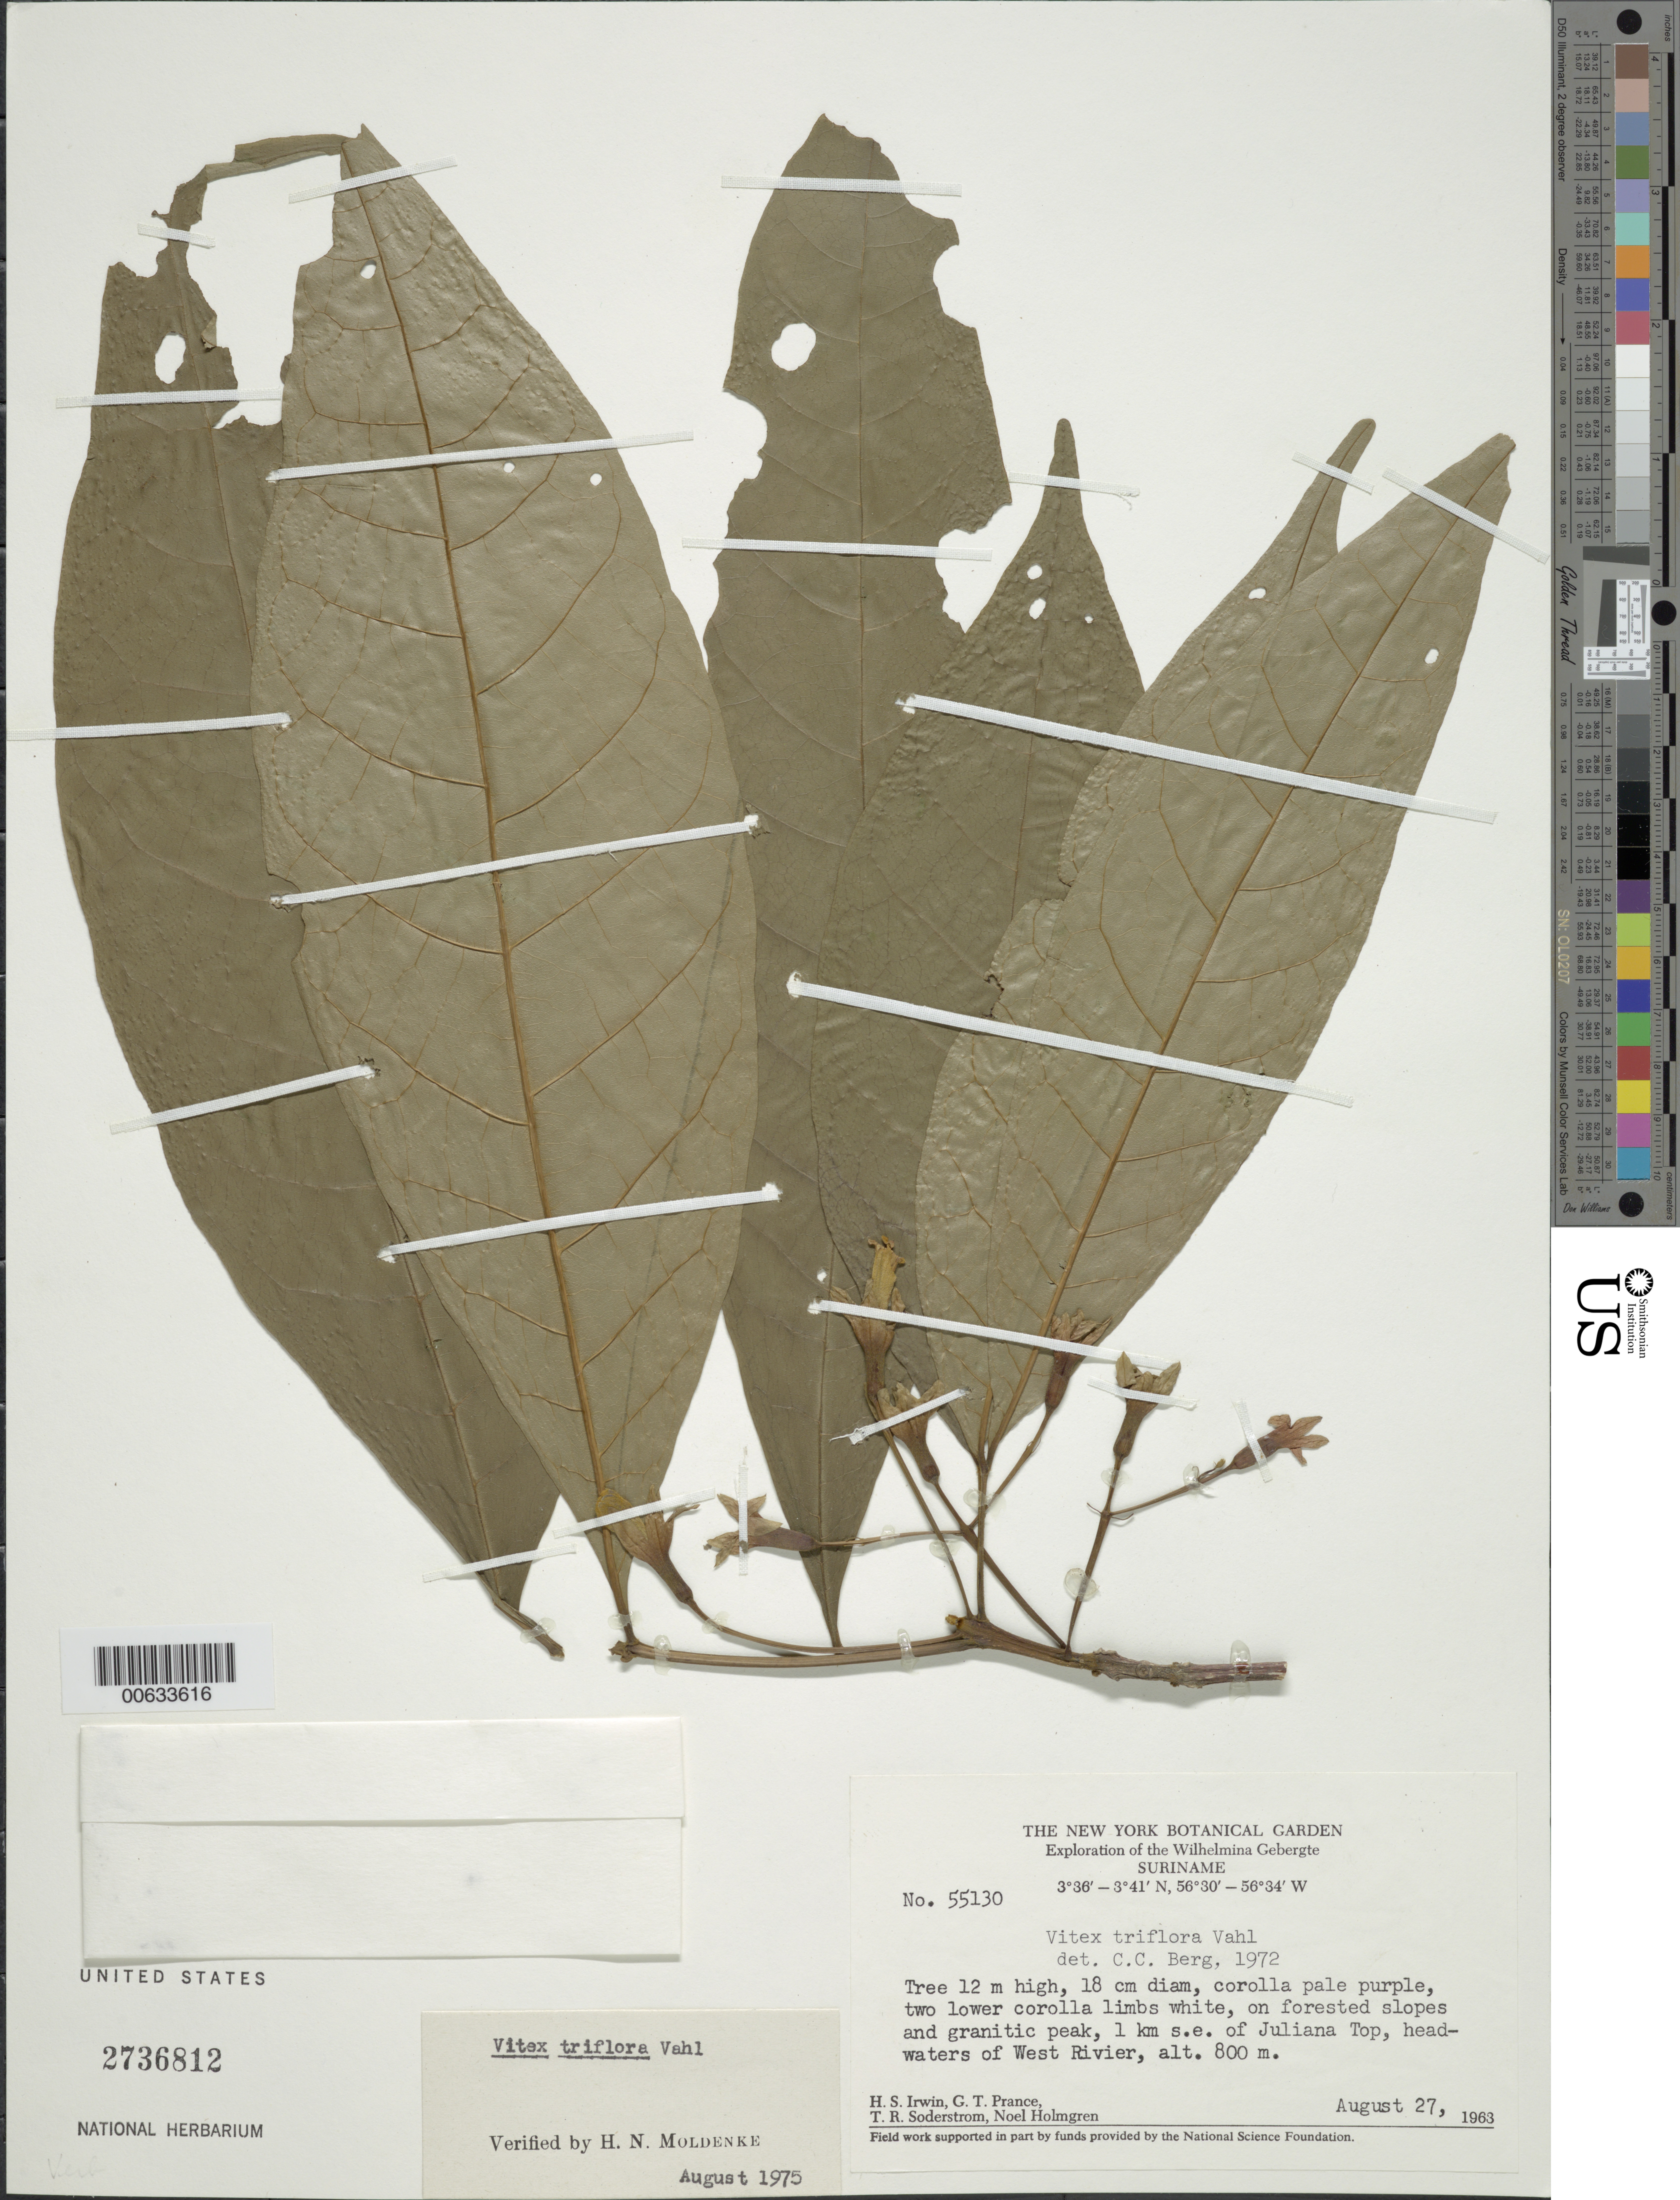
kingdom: Plantae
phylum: Tracheophyta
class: Magnoliopsida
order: Lamiales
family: Lamiaceae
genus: Vitex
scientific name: Vitex triflora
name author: Vahl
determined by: Moldenke, H. N.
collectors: H. Irwin, G. T. Prance, T. R. Soderstrom & N. H. Holmgren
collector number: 55130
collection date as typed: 27-Aug-63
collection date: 1963-08-27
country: Suriname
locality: Juliana Top, 1 km SE of, near headwaters of West River, Wilhelmina Gebergte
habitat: Forested slopes and granitic peak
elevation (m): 800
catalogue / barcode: US 2736812